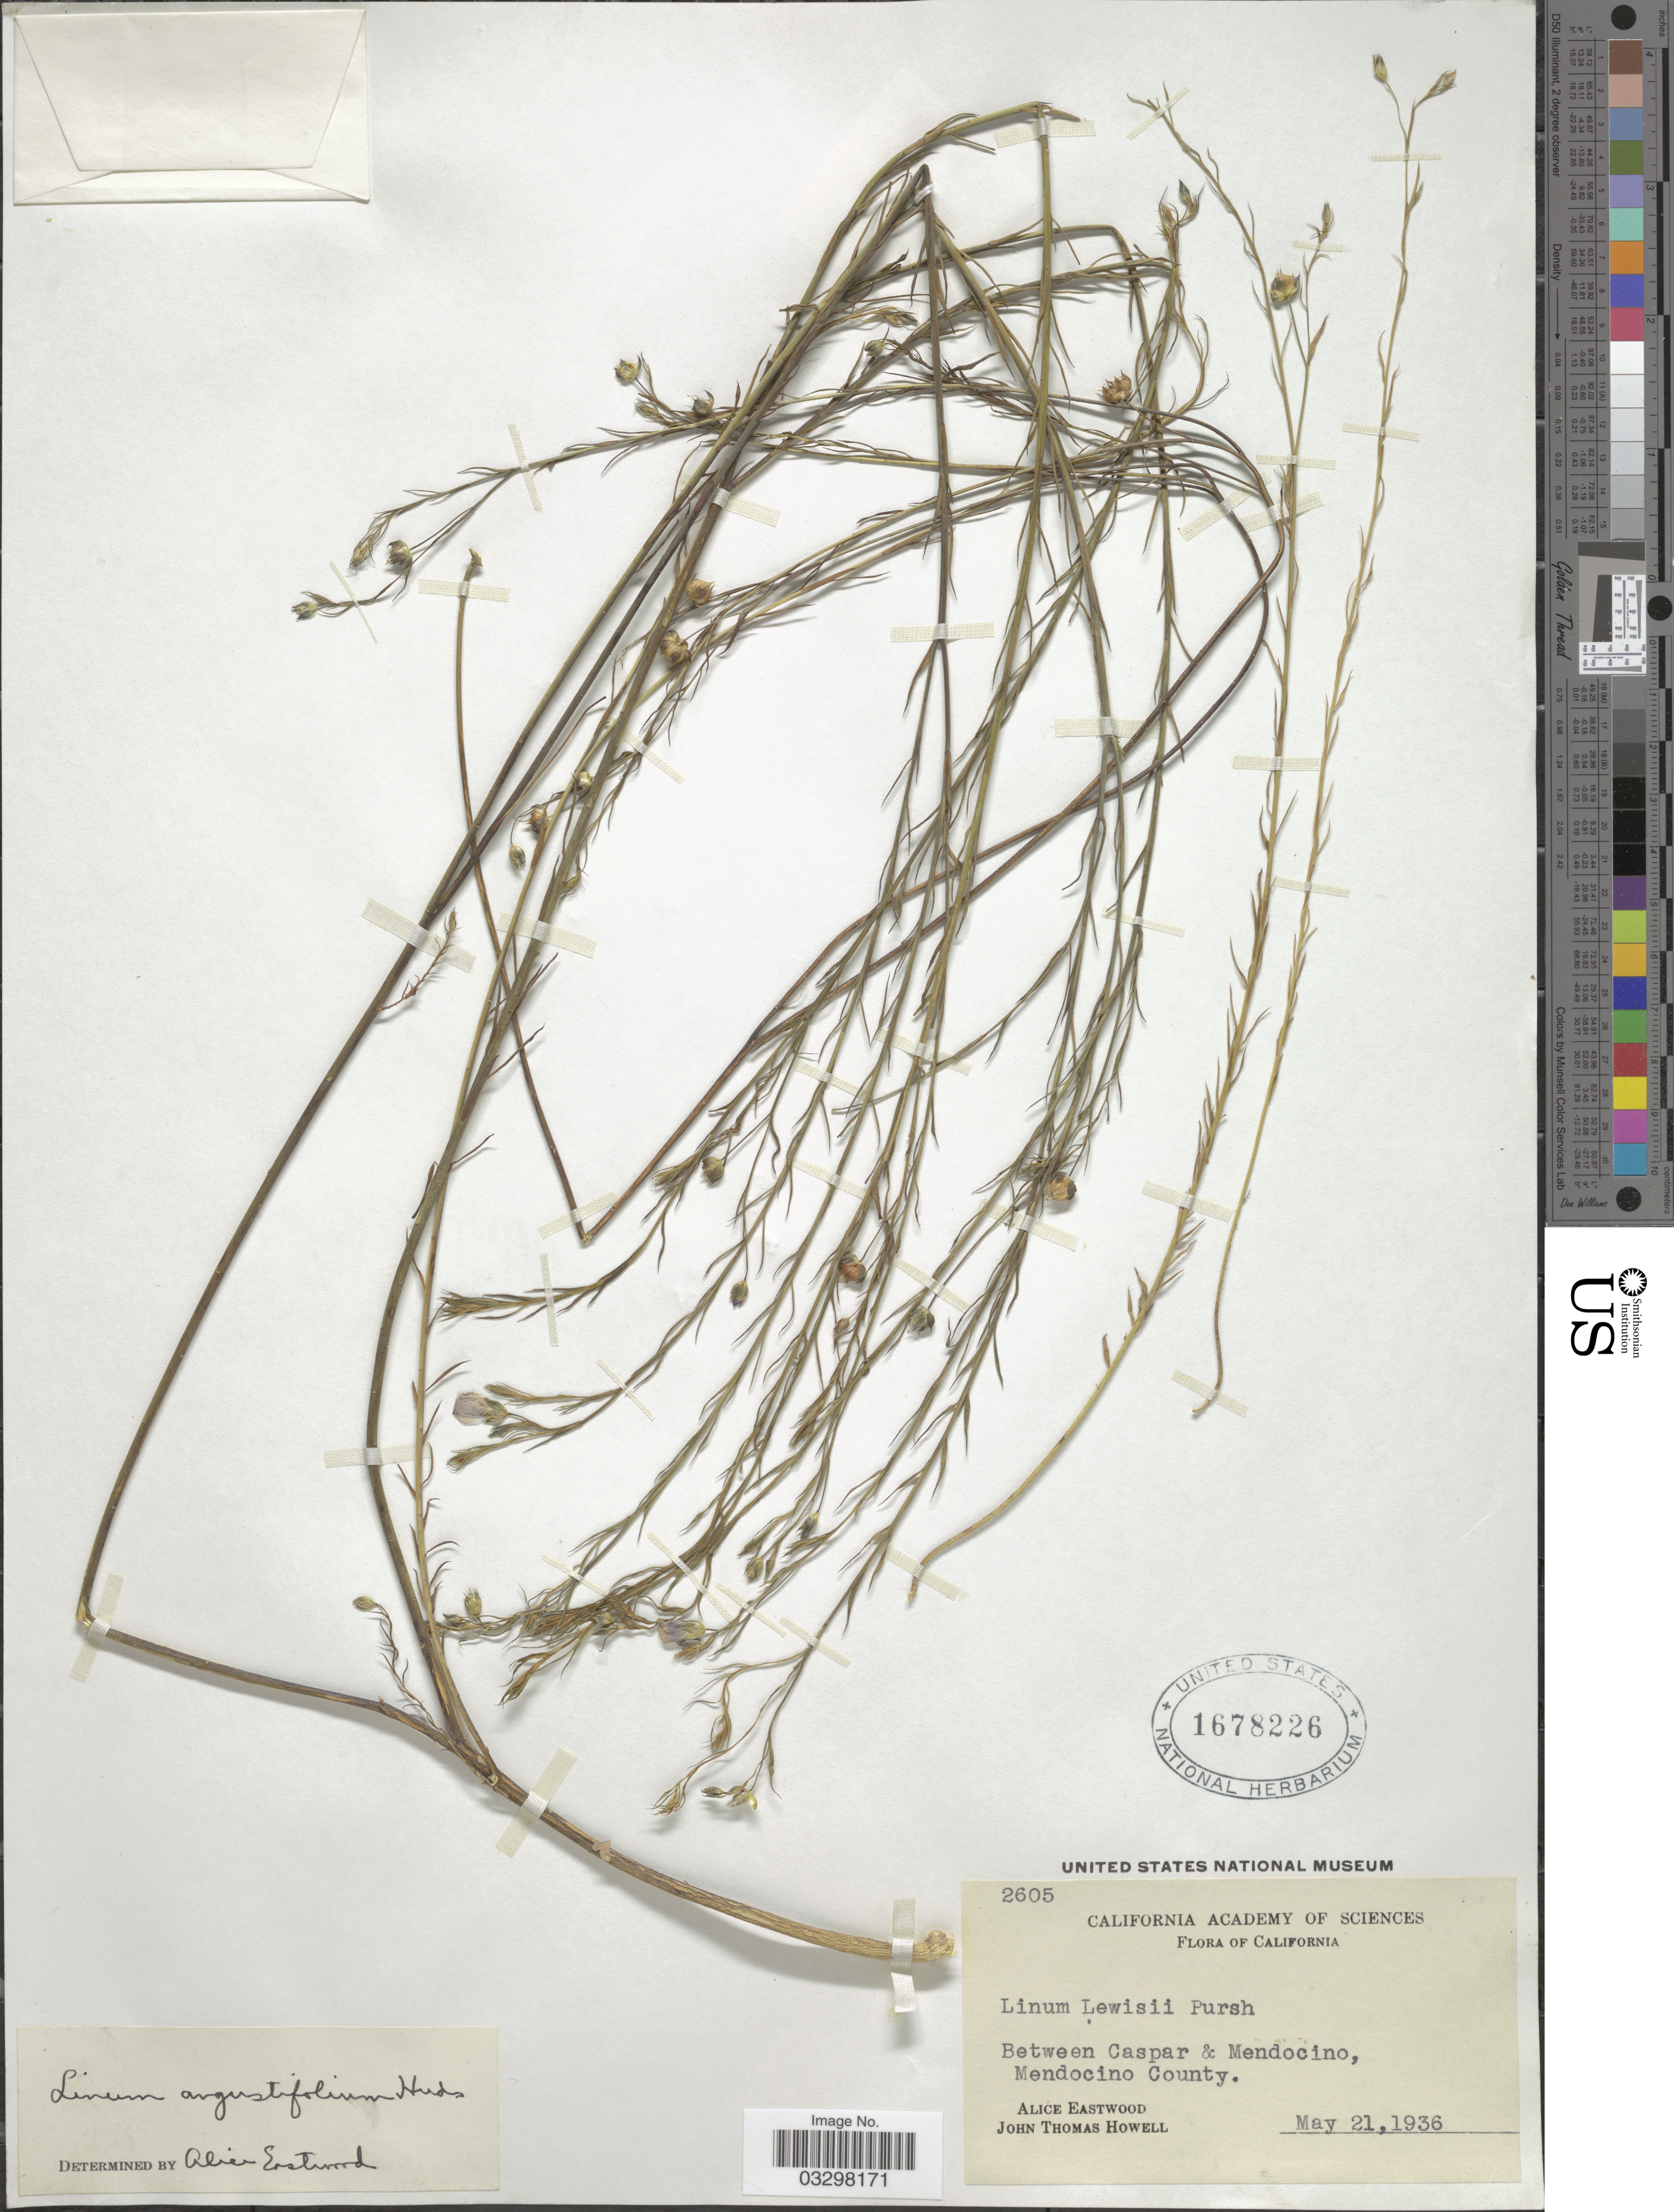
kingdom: Plantae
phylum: Tracheophyta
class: Magnoliopsida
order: Malpighiales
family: Linaceae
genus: Linum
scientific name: Linum angustifolium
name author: Huds.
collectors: A. Eastwood & J. T. Howell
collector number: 2605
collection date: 1936-05-21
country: United States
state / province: California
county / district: Mendocino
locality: Between Caspar & Mendocino, Mendocino County.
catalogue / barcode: US 1678226